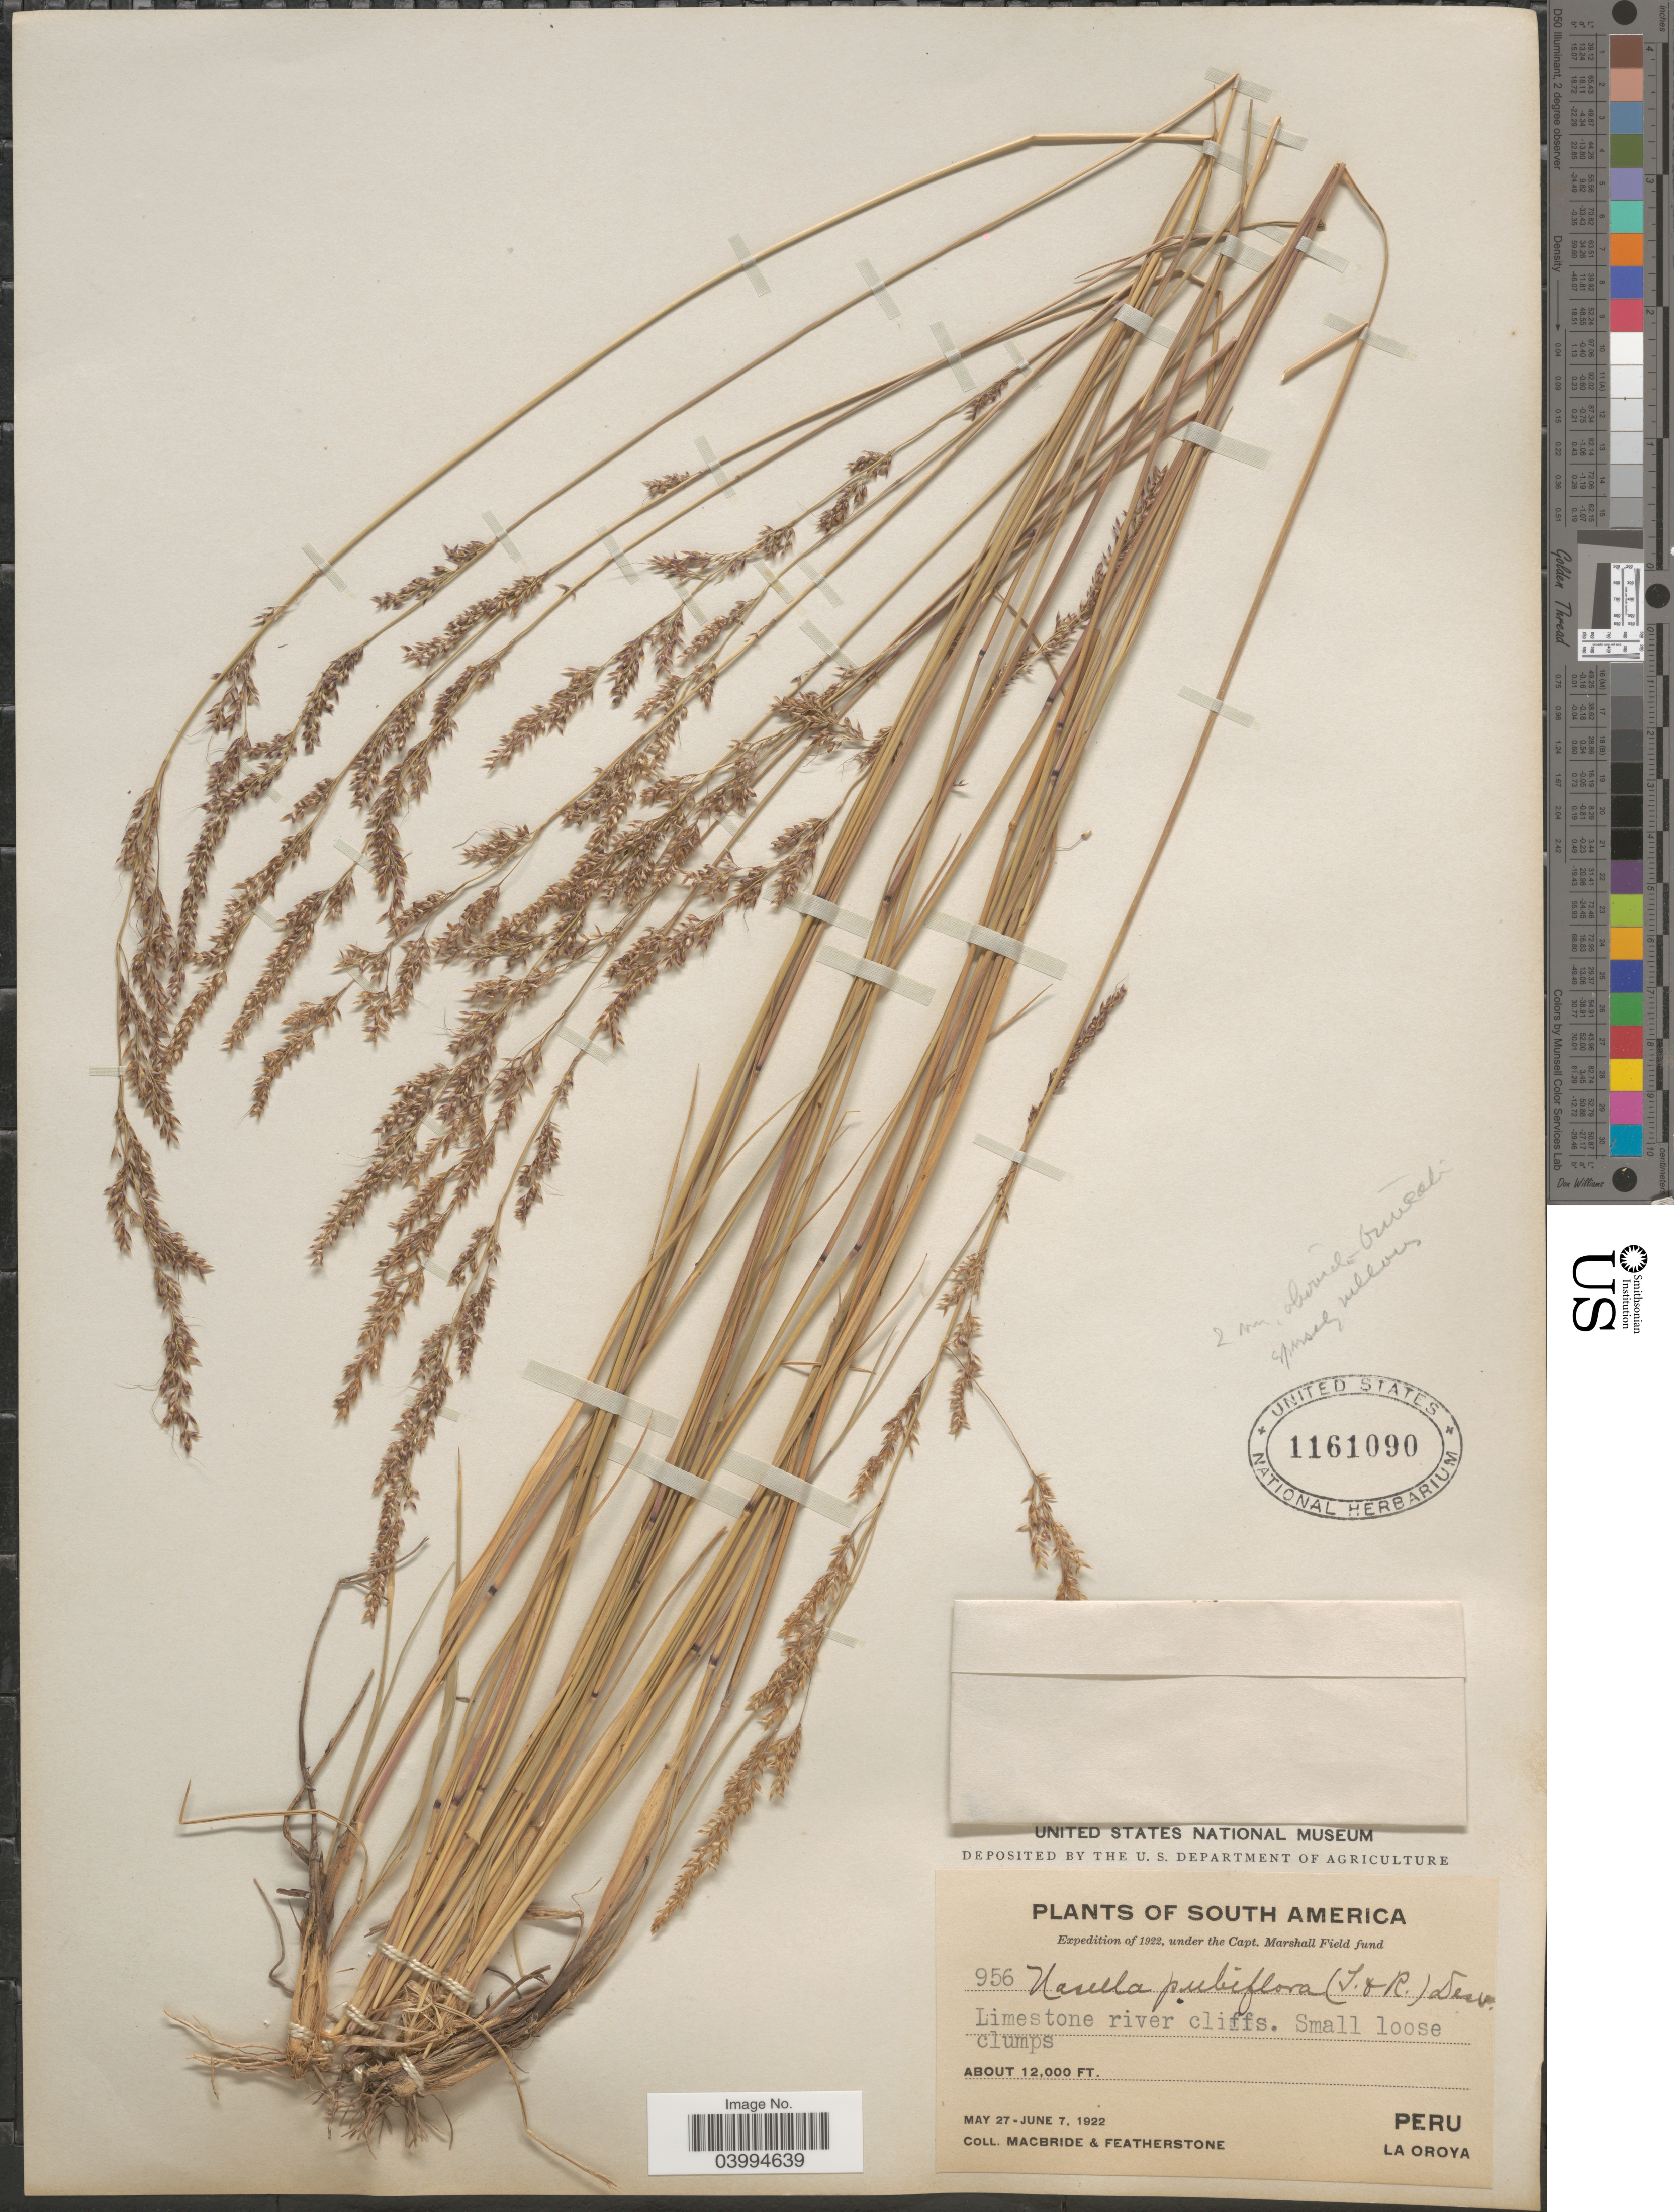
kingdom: Plantae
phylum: Tracheophyta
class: Liliopsida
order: Poales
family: Poaceae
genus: Nassella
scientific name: Nassella pubiflora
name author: (Trin. & Rupr.) É. Desv.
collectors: Macbride, -- & -. Featherstone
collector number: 956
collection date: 1922-05-27/1922-06-07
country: Peru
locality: Limestone river cliffs. La Oroya.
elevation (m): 3658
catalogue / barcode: US 1161090